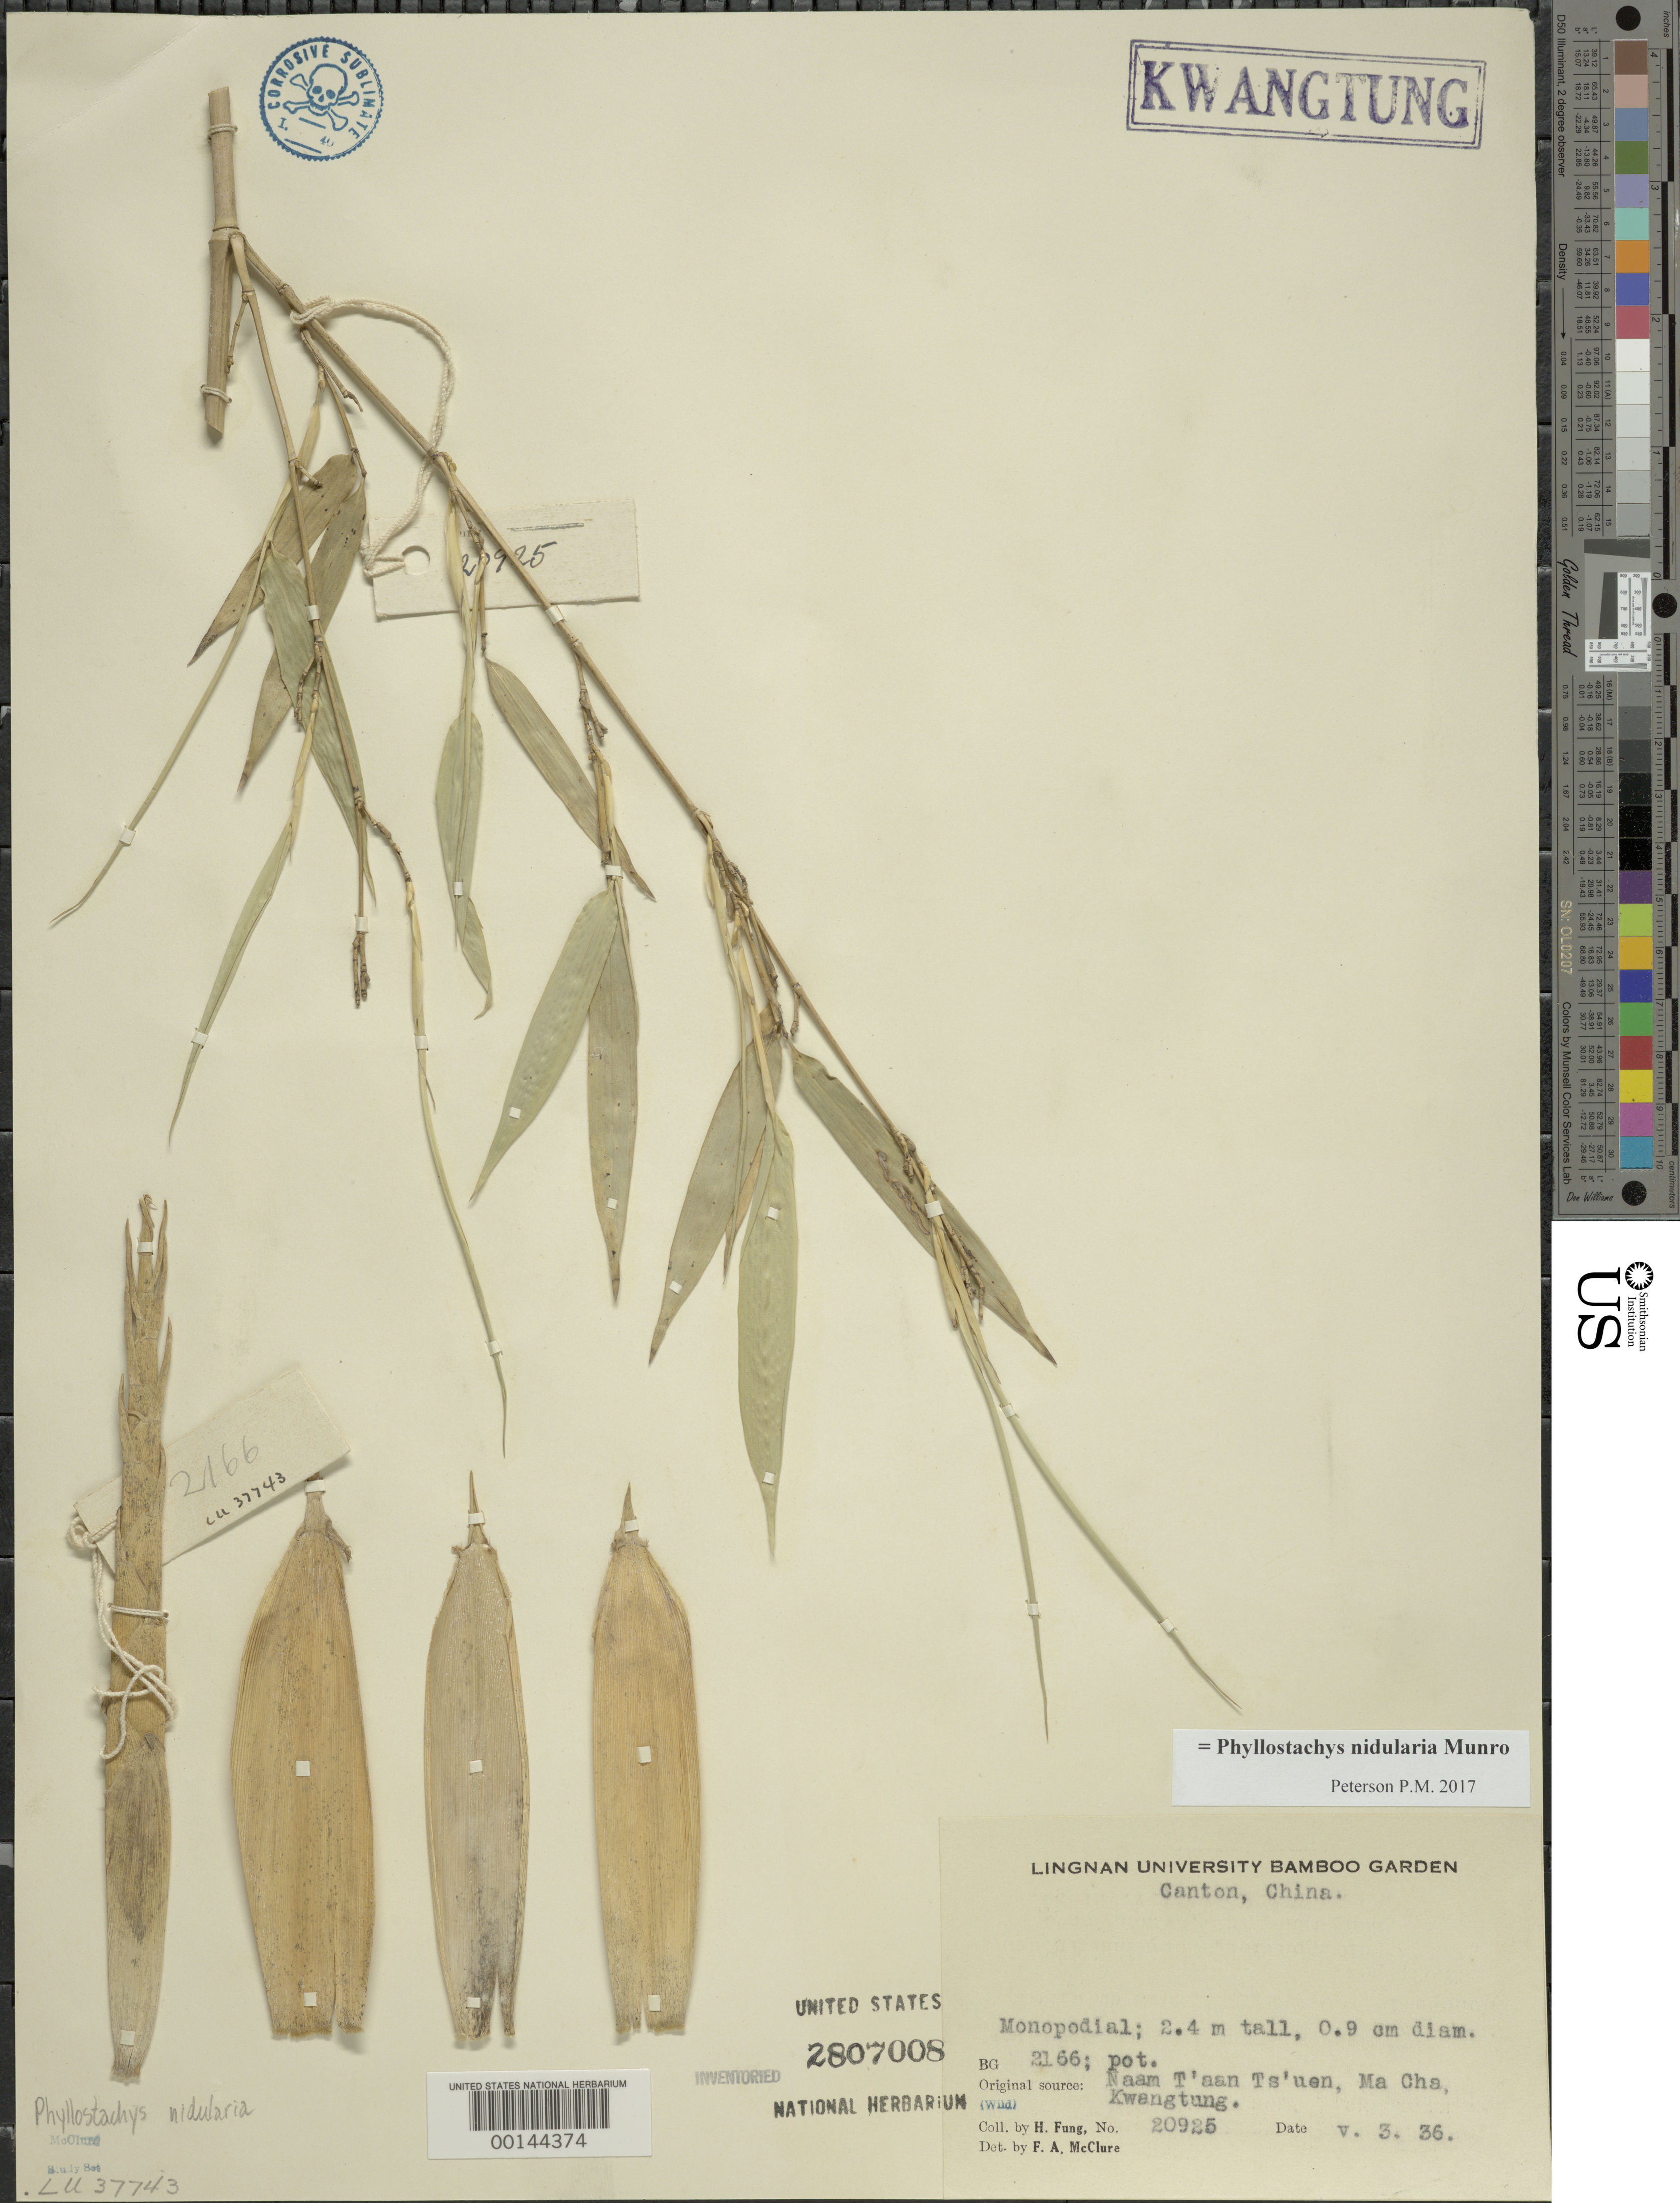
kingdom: Plantae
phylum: Tracheophyta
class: Liliopsida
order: Poales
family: Poaceae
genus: Phyllostachys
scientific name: Phyllostachys nidularia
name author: Munro ex Fenzi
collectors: H. L. Fung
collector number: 20925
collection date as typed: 03 May 1936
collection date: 1936-05-03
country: China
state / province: Guangdong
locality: Ma cha, naam t'aan ts'uen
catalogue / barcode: US 2807008